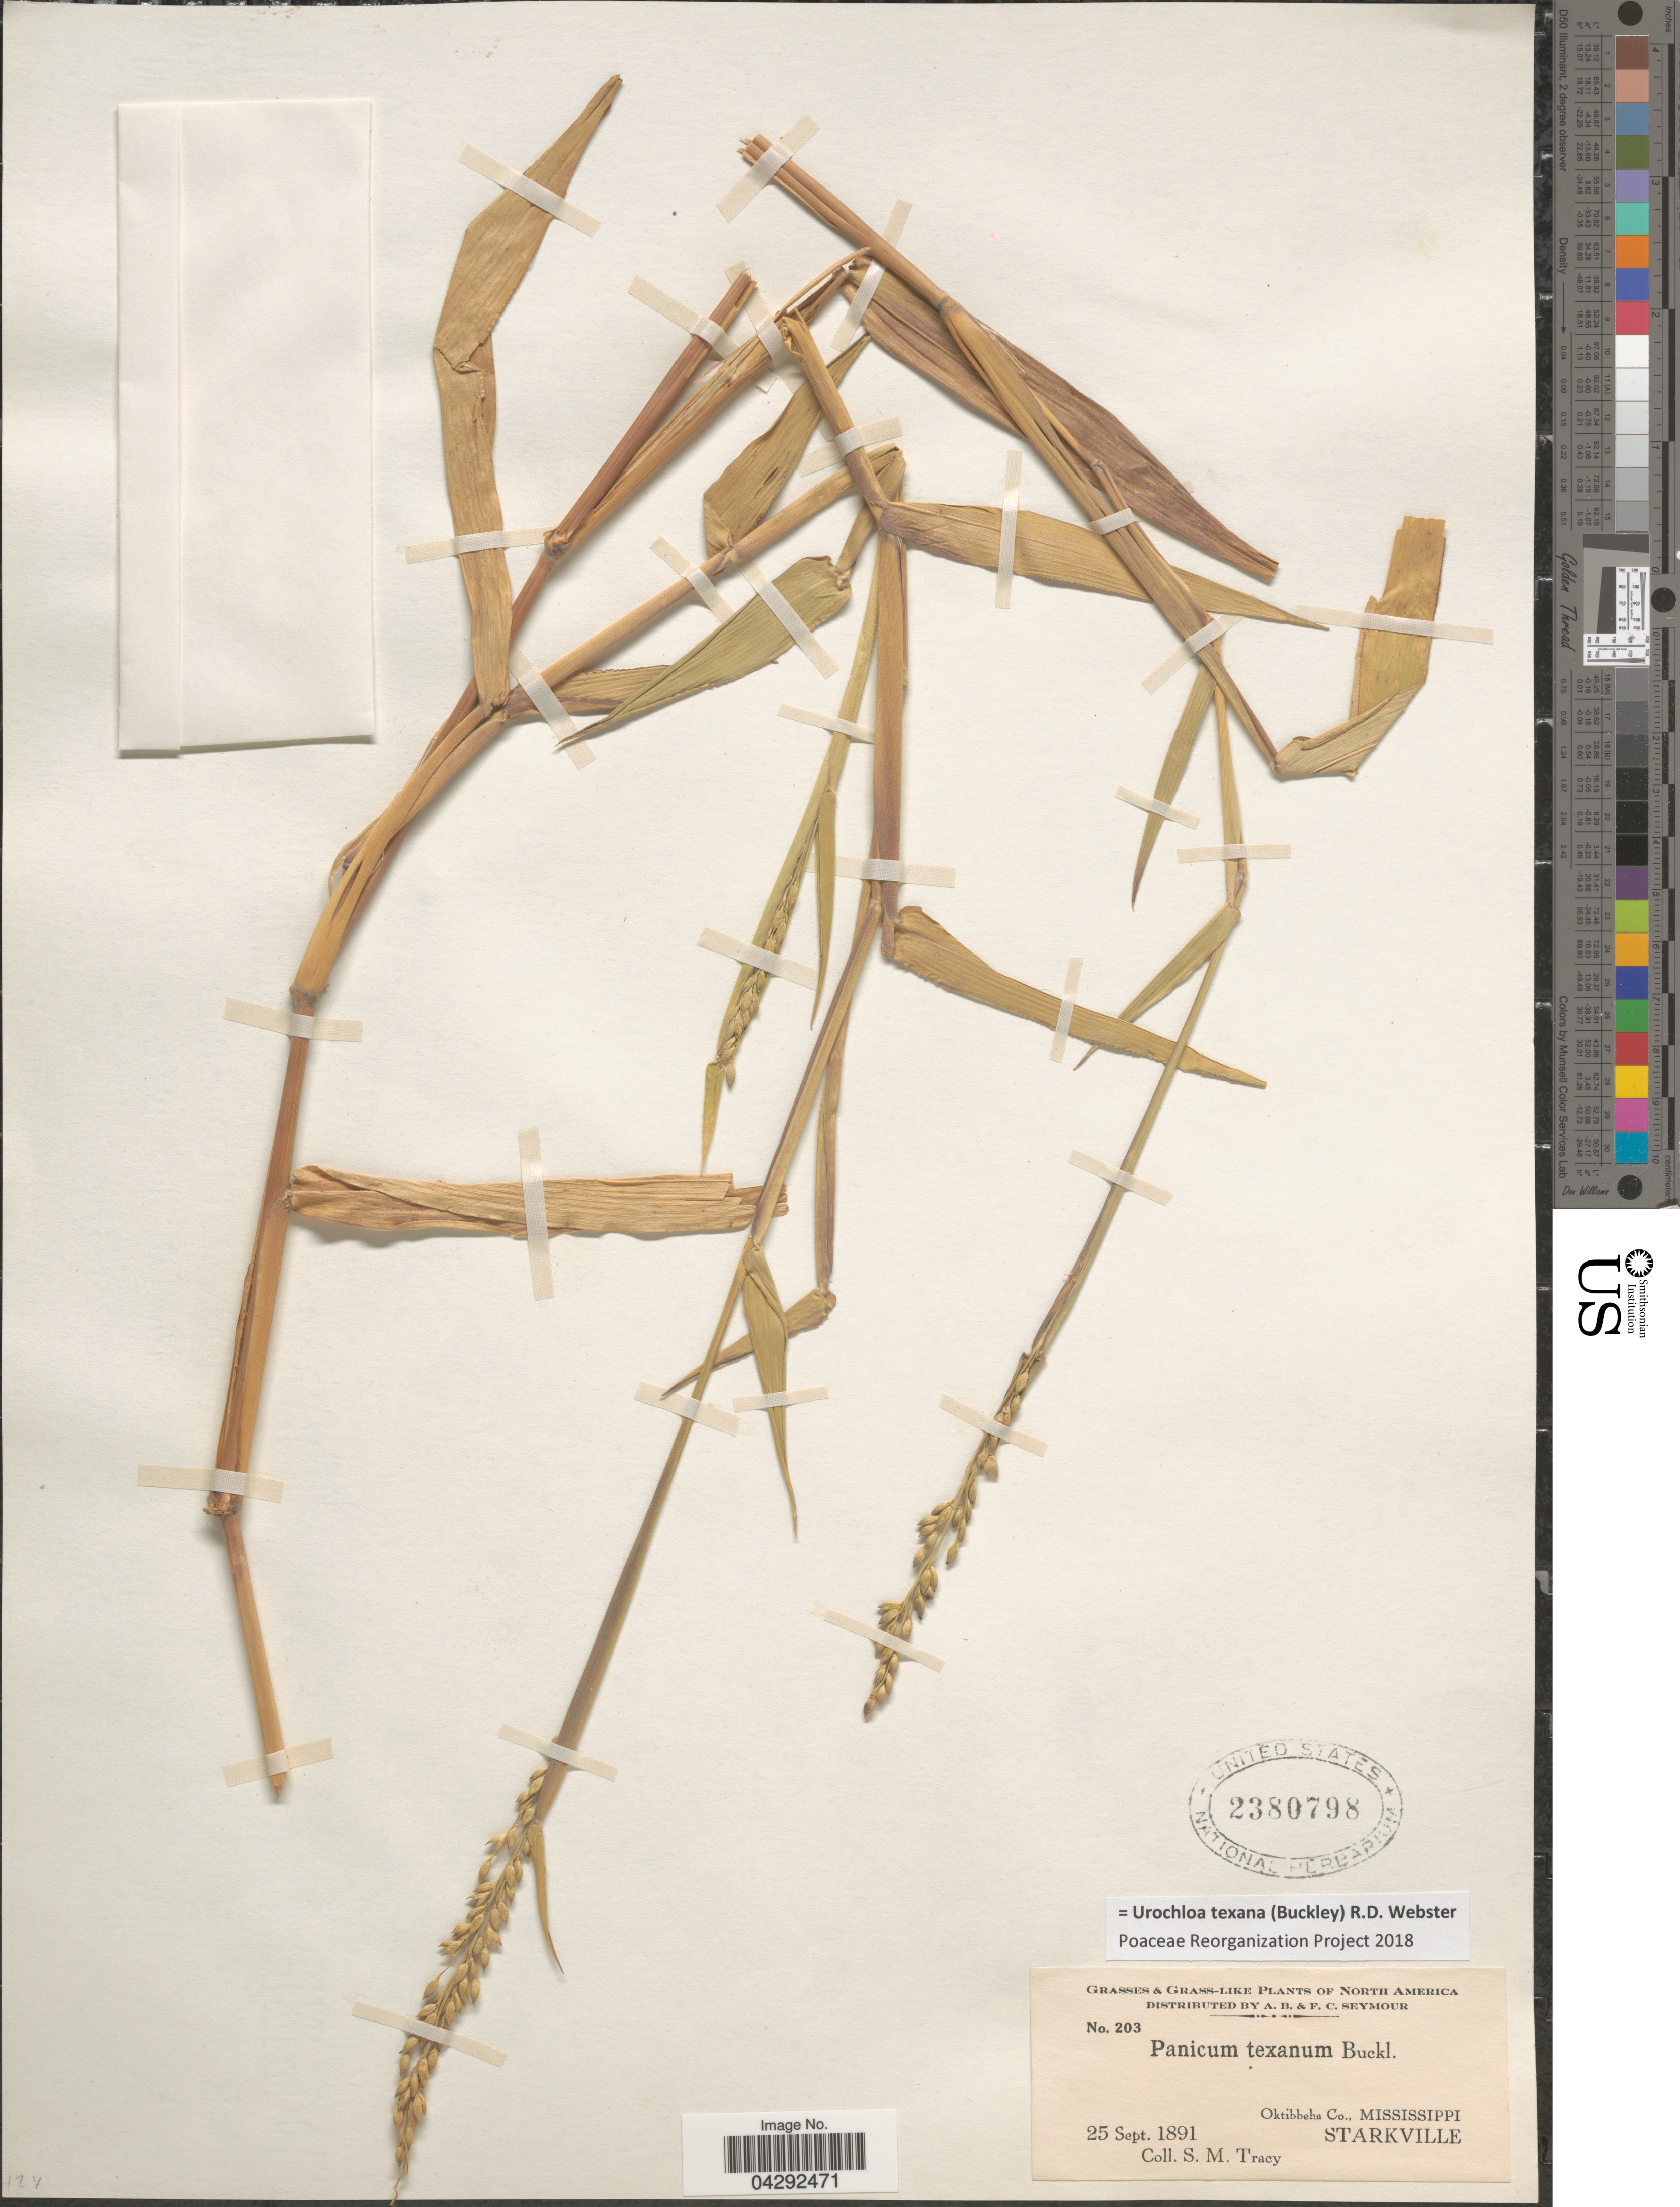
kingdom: Plantae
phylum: Tracheophyta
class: Liliopsida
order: Poales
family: Poaceae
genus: Urochloa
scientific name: Urochloa texana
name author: (Buckley) R.D. Webster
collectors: S. M. Tracy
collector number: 203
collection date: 1891-09-25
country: United States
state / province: Mississippi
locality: Oktibbeha Co. Starkville.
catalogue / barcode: US 2380798